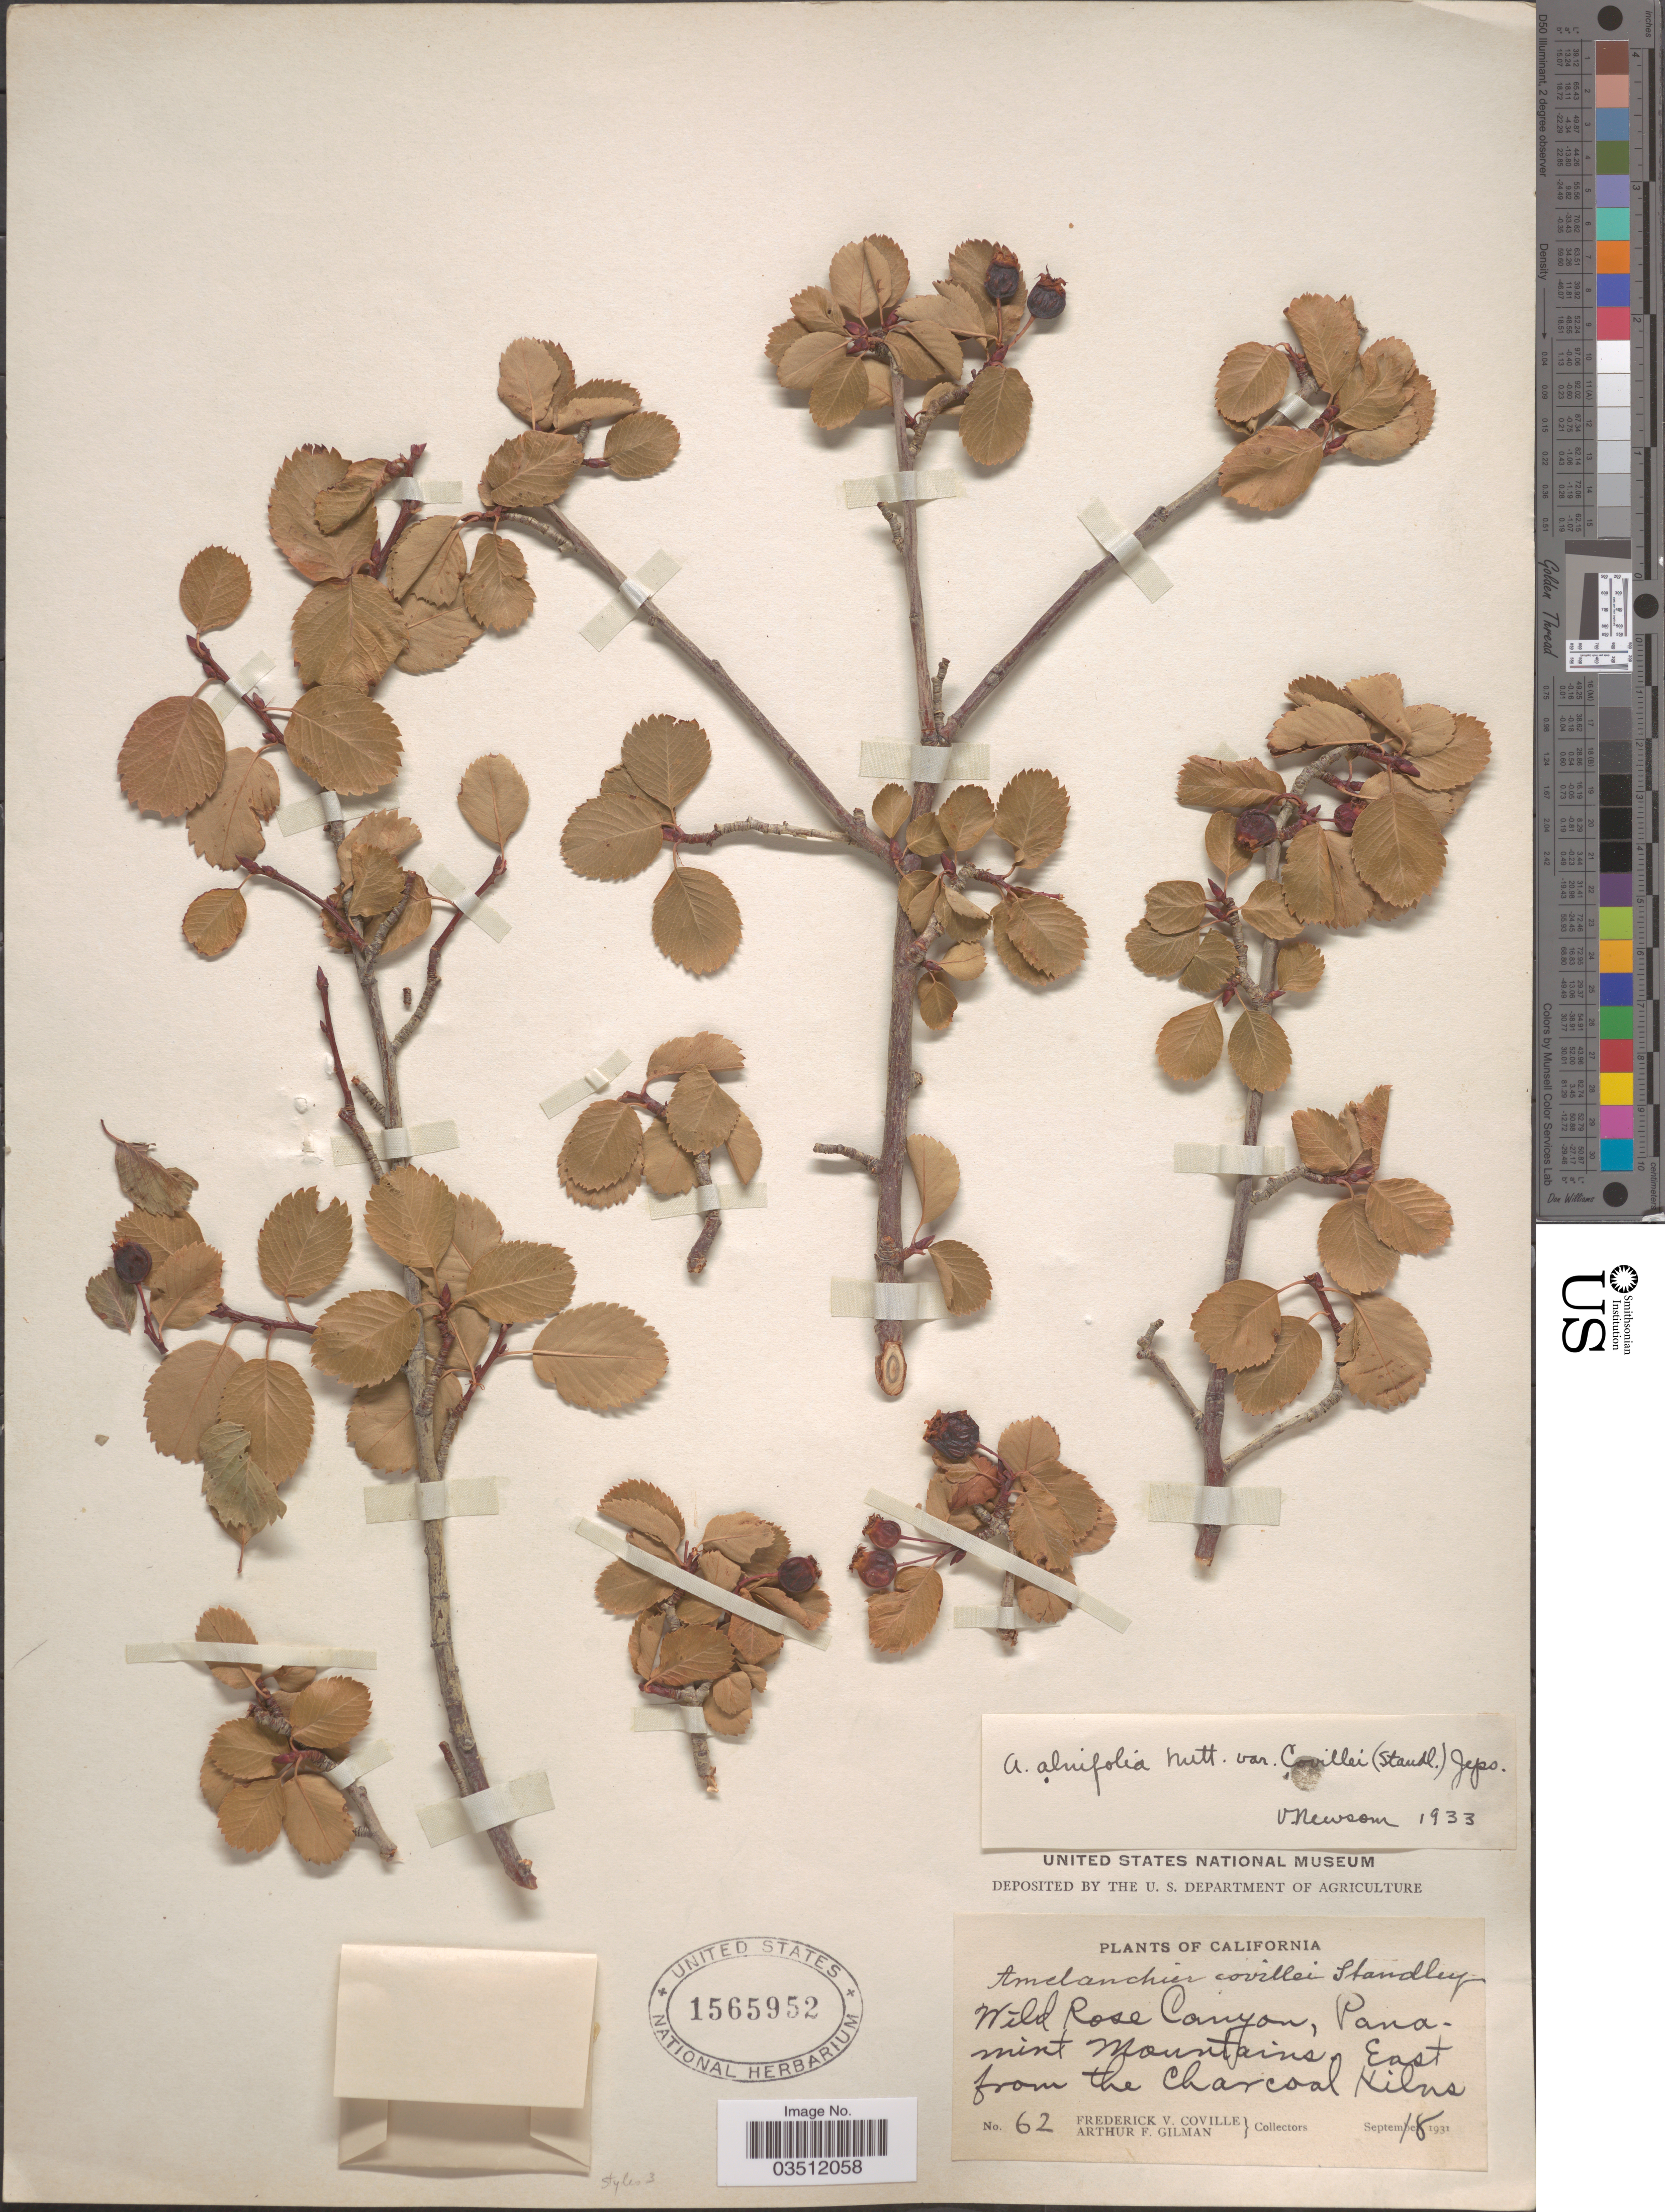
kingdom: Plantae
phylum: Tracheophyta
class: Magnoliopsida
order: Rosales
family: Rosaceae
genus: Amelanchier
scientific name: Amelanchier covillei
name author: Standl.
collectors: F. V. Coville & A. Gilman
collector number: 62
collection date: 1931-09-18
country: United States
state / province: California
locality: Wild Rose Canyon, Panamint Mountains. East from the Charcoal Kilns.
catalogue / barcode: US 1565952